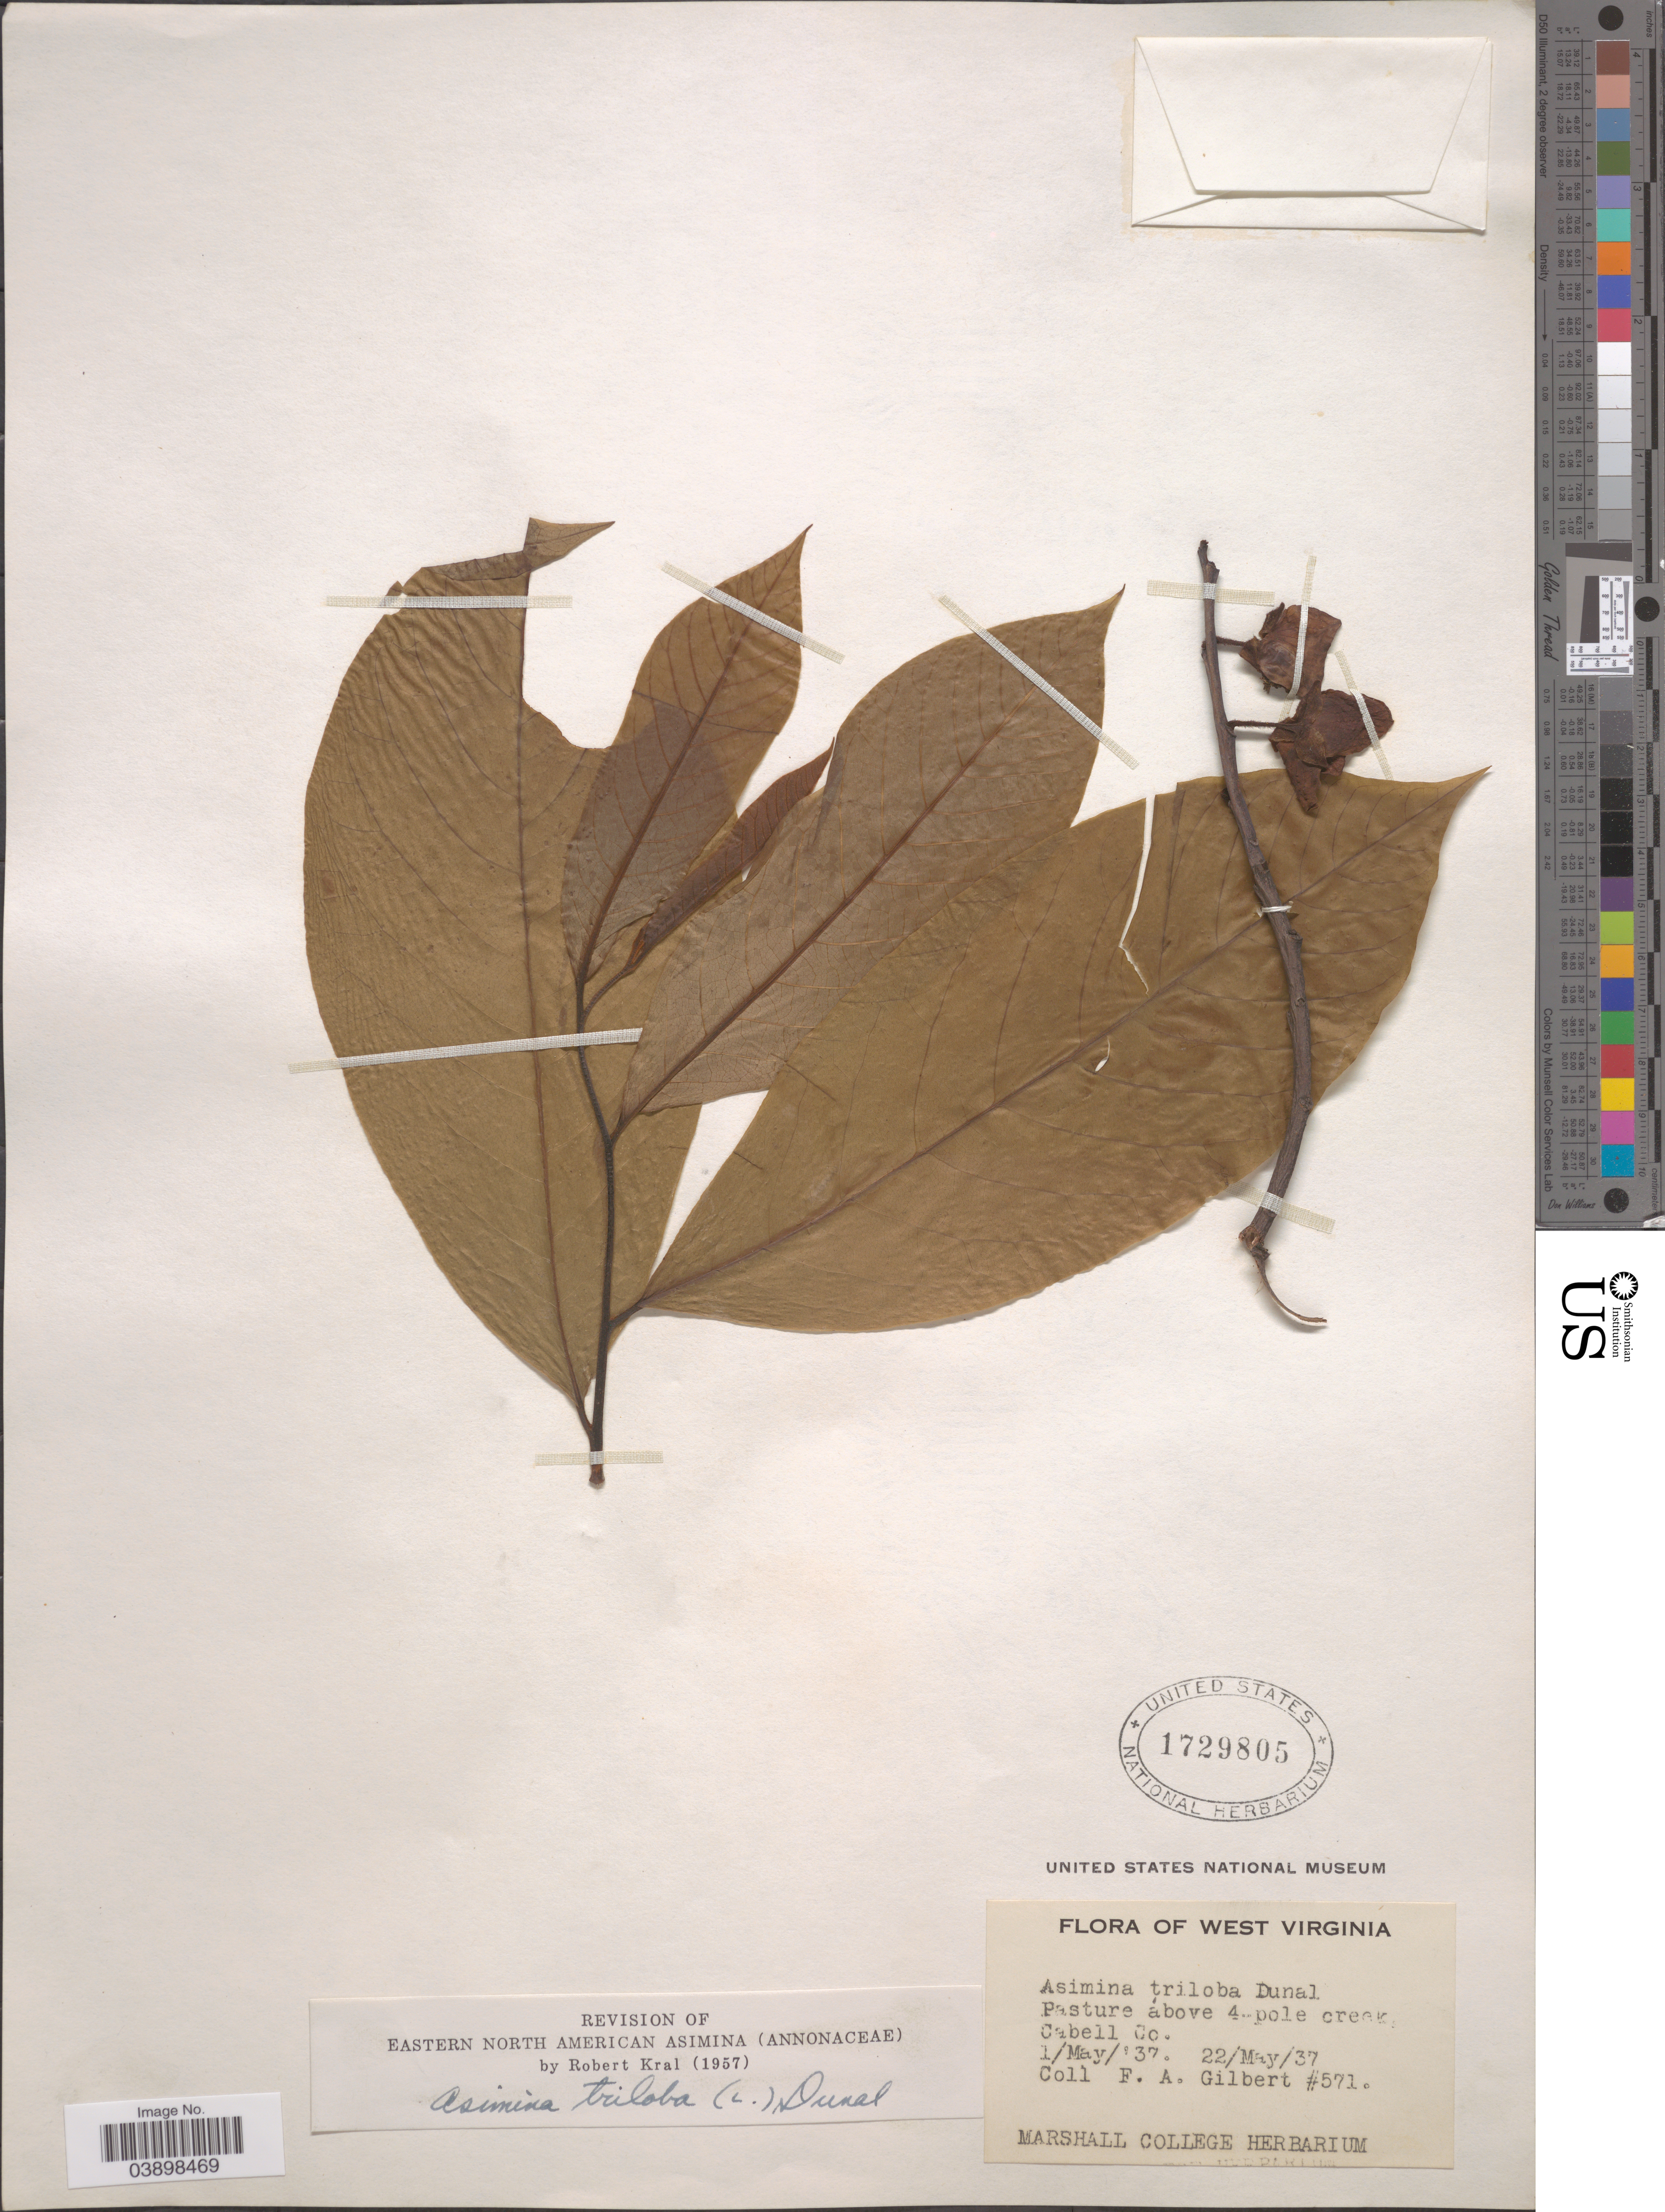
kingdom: Plantae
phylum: Tracheophyta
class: Magnoliopsida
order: Magnoliales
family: Annonaceae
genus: Asimina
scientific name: Asimina triloba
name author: (L.) Dunal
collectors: F. A. Gilbert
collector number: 571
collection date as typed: Transcribed d/m/y: 1/5/37 to 22/5/37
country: United States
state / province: West Virginia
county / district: Cabell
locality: Pasture above 4-pole creek, Cabell Co.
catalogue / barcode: US 1729805